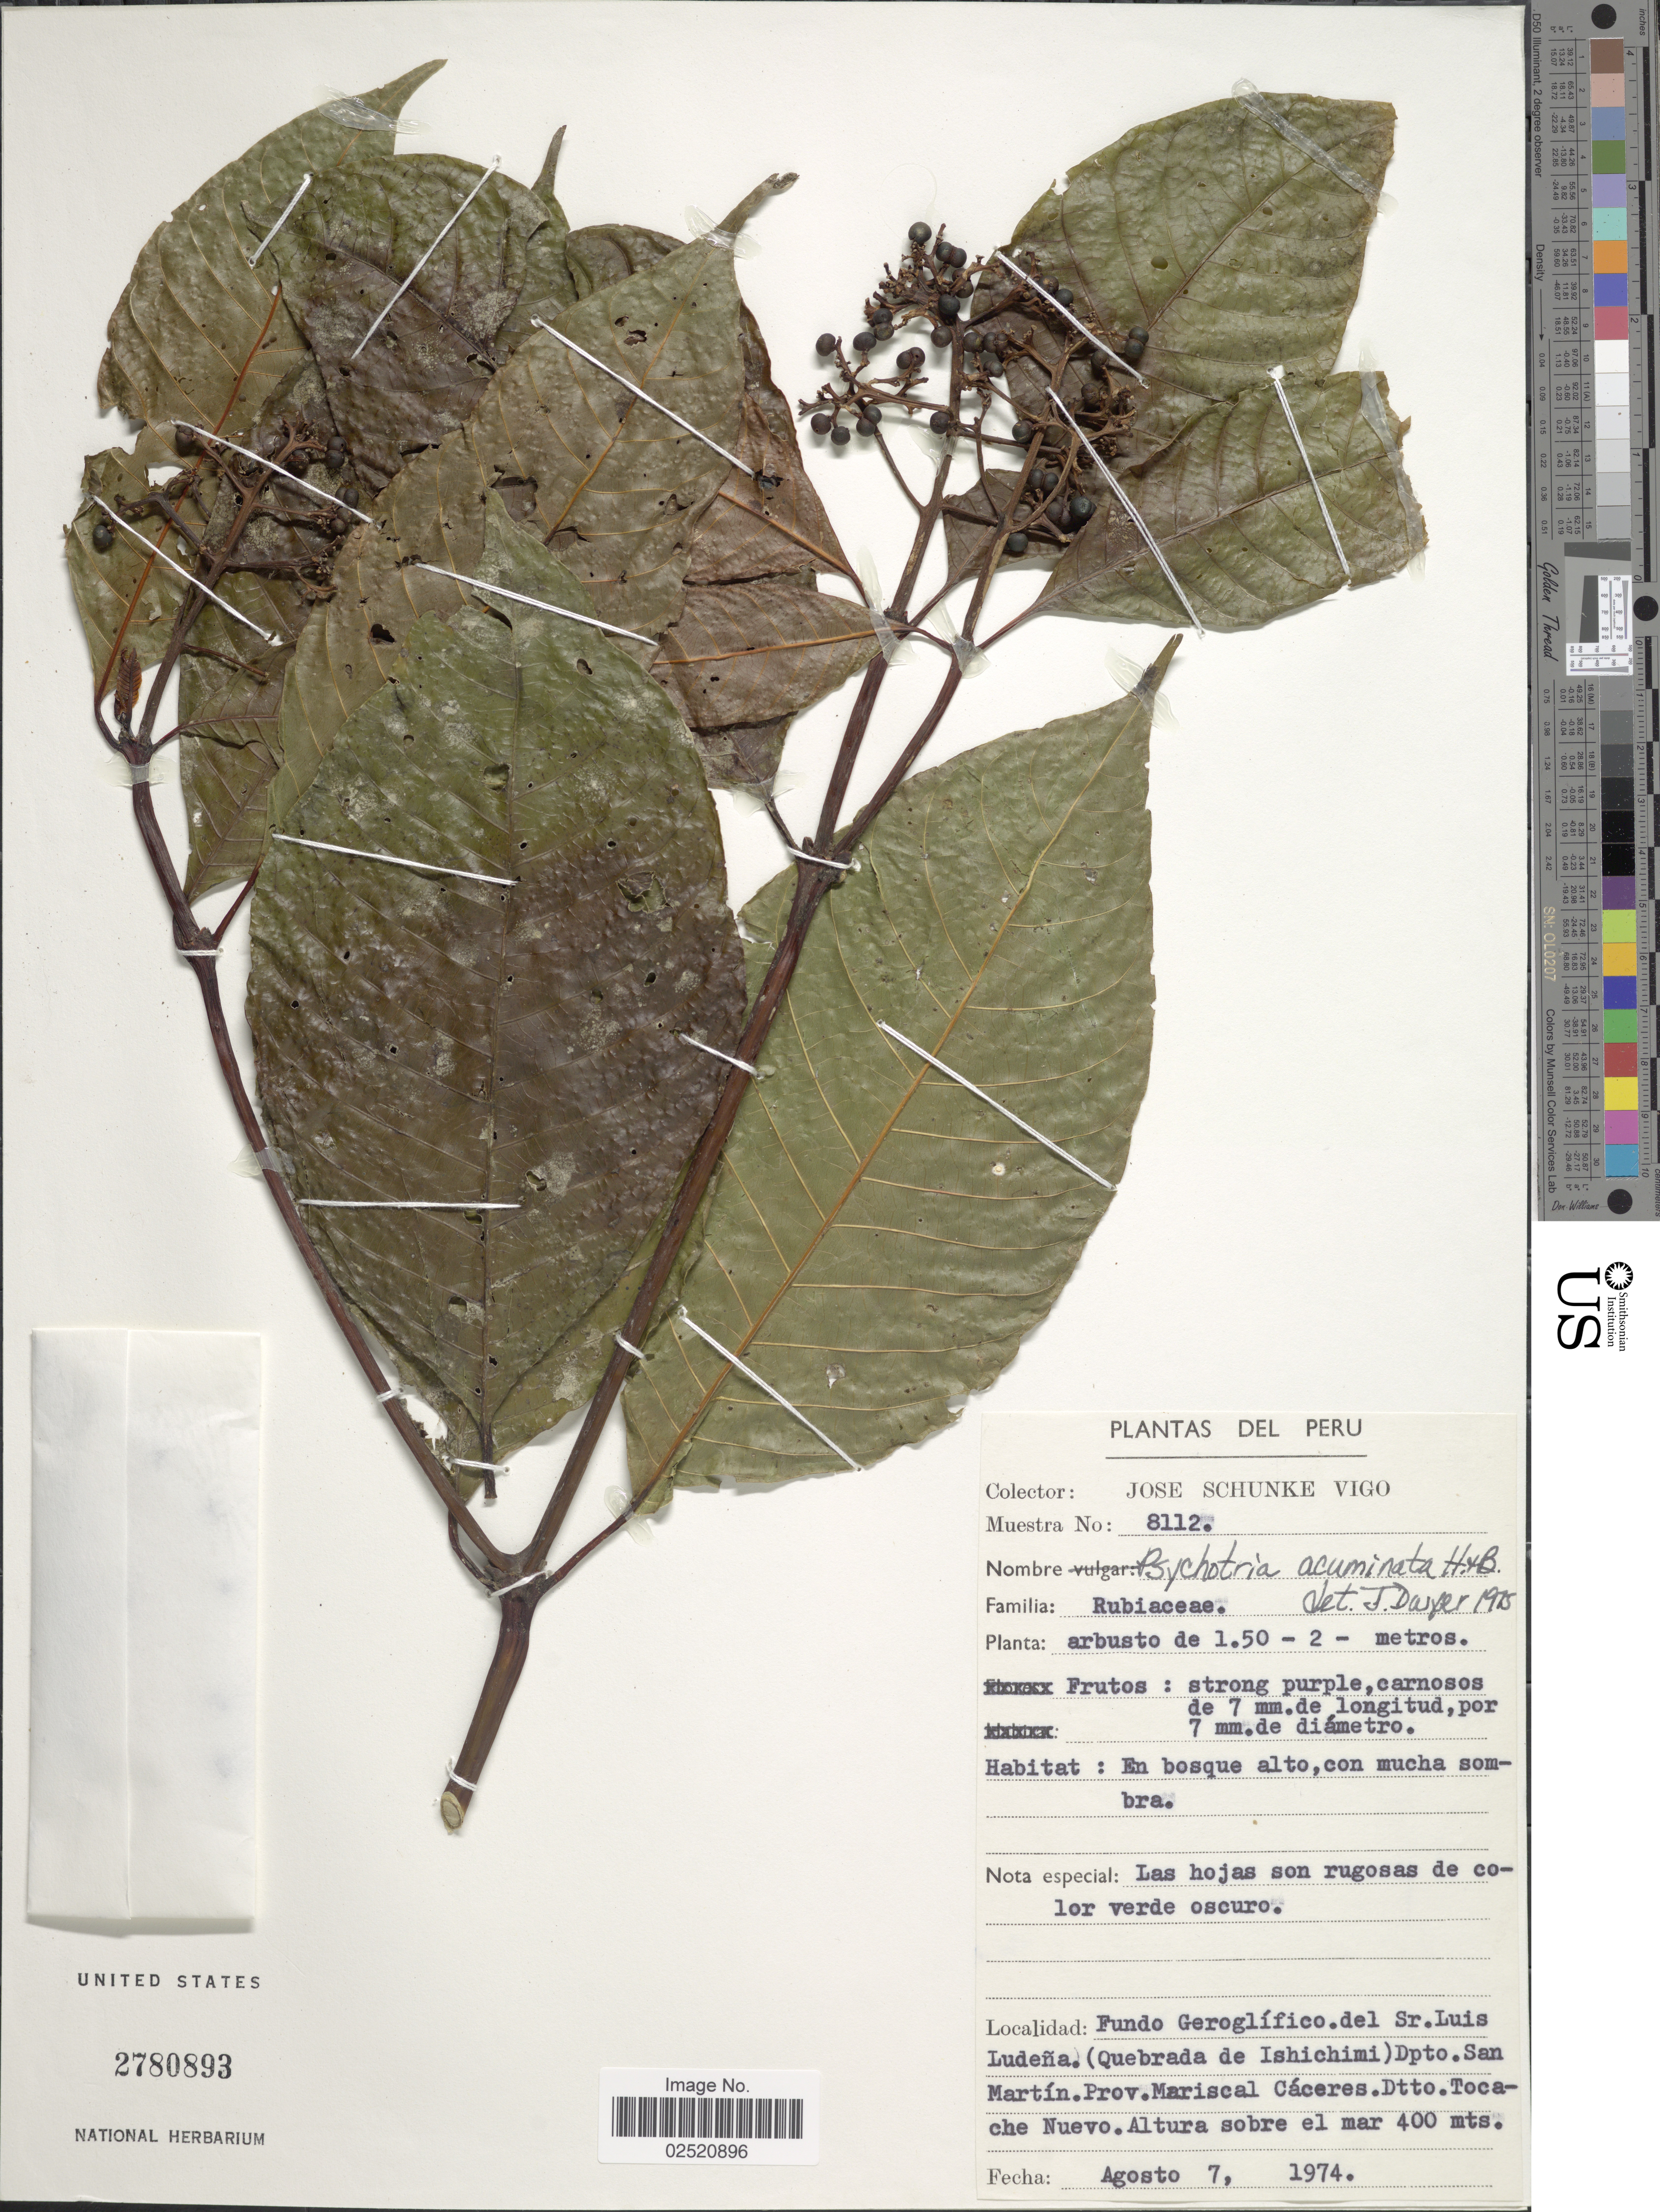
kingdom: Plantae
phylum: Tracheophyta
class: Magnoliopsida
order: Gentianales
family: Rubiaceae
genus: Psychotria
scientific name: Psychotria acuminata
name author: Benth.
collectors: J. Schunke Vigo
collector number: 8112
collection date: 1974-08-07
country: Peru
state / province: San Martín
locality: Fundo Geroglifico. del Sr. Luis Ludena, (Quebrada de Ishichima) Dpto. San Martin. Prov. Mariscal Caceres, Dtto. Tocache Nuevo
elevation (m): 400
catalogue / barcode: US 2780893